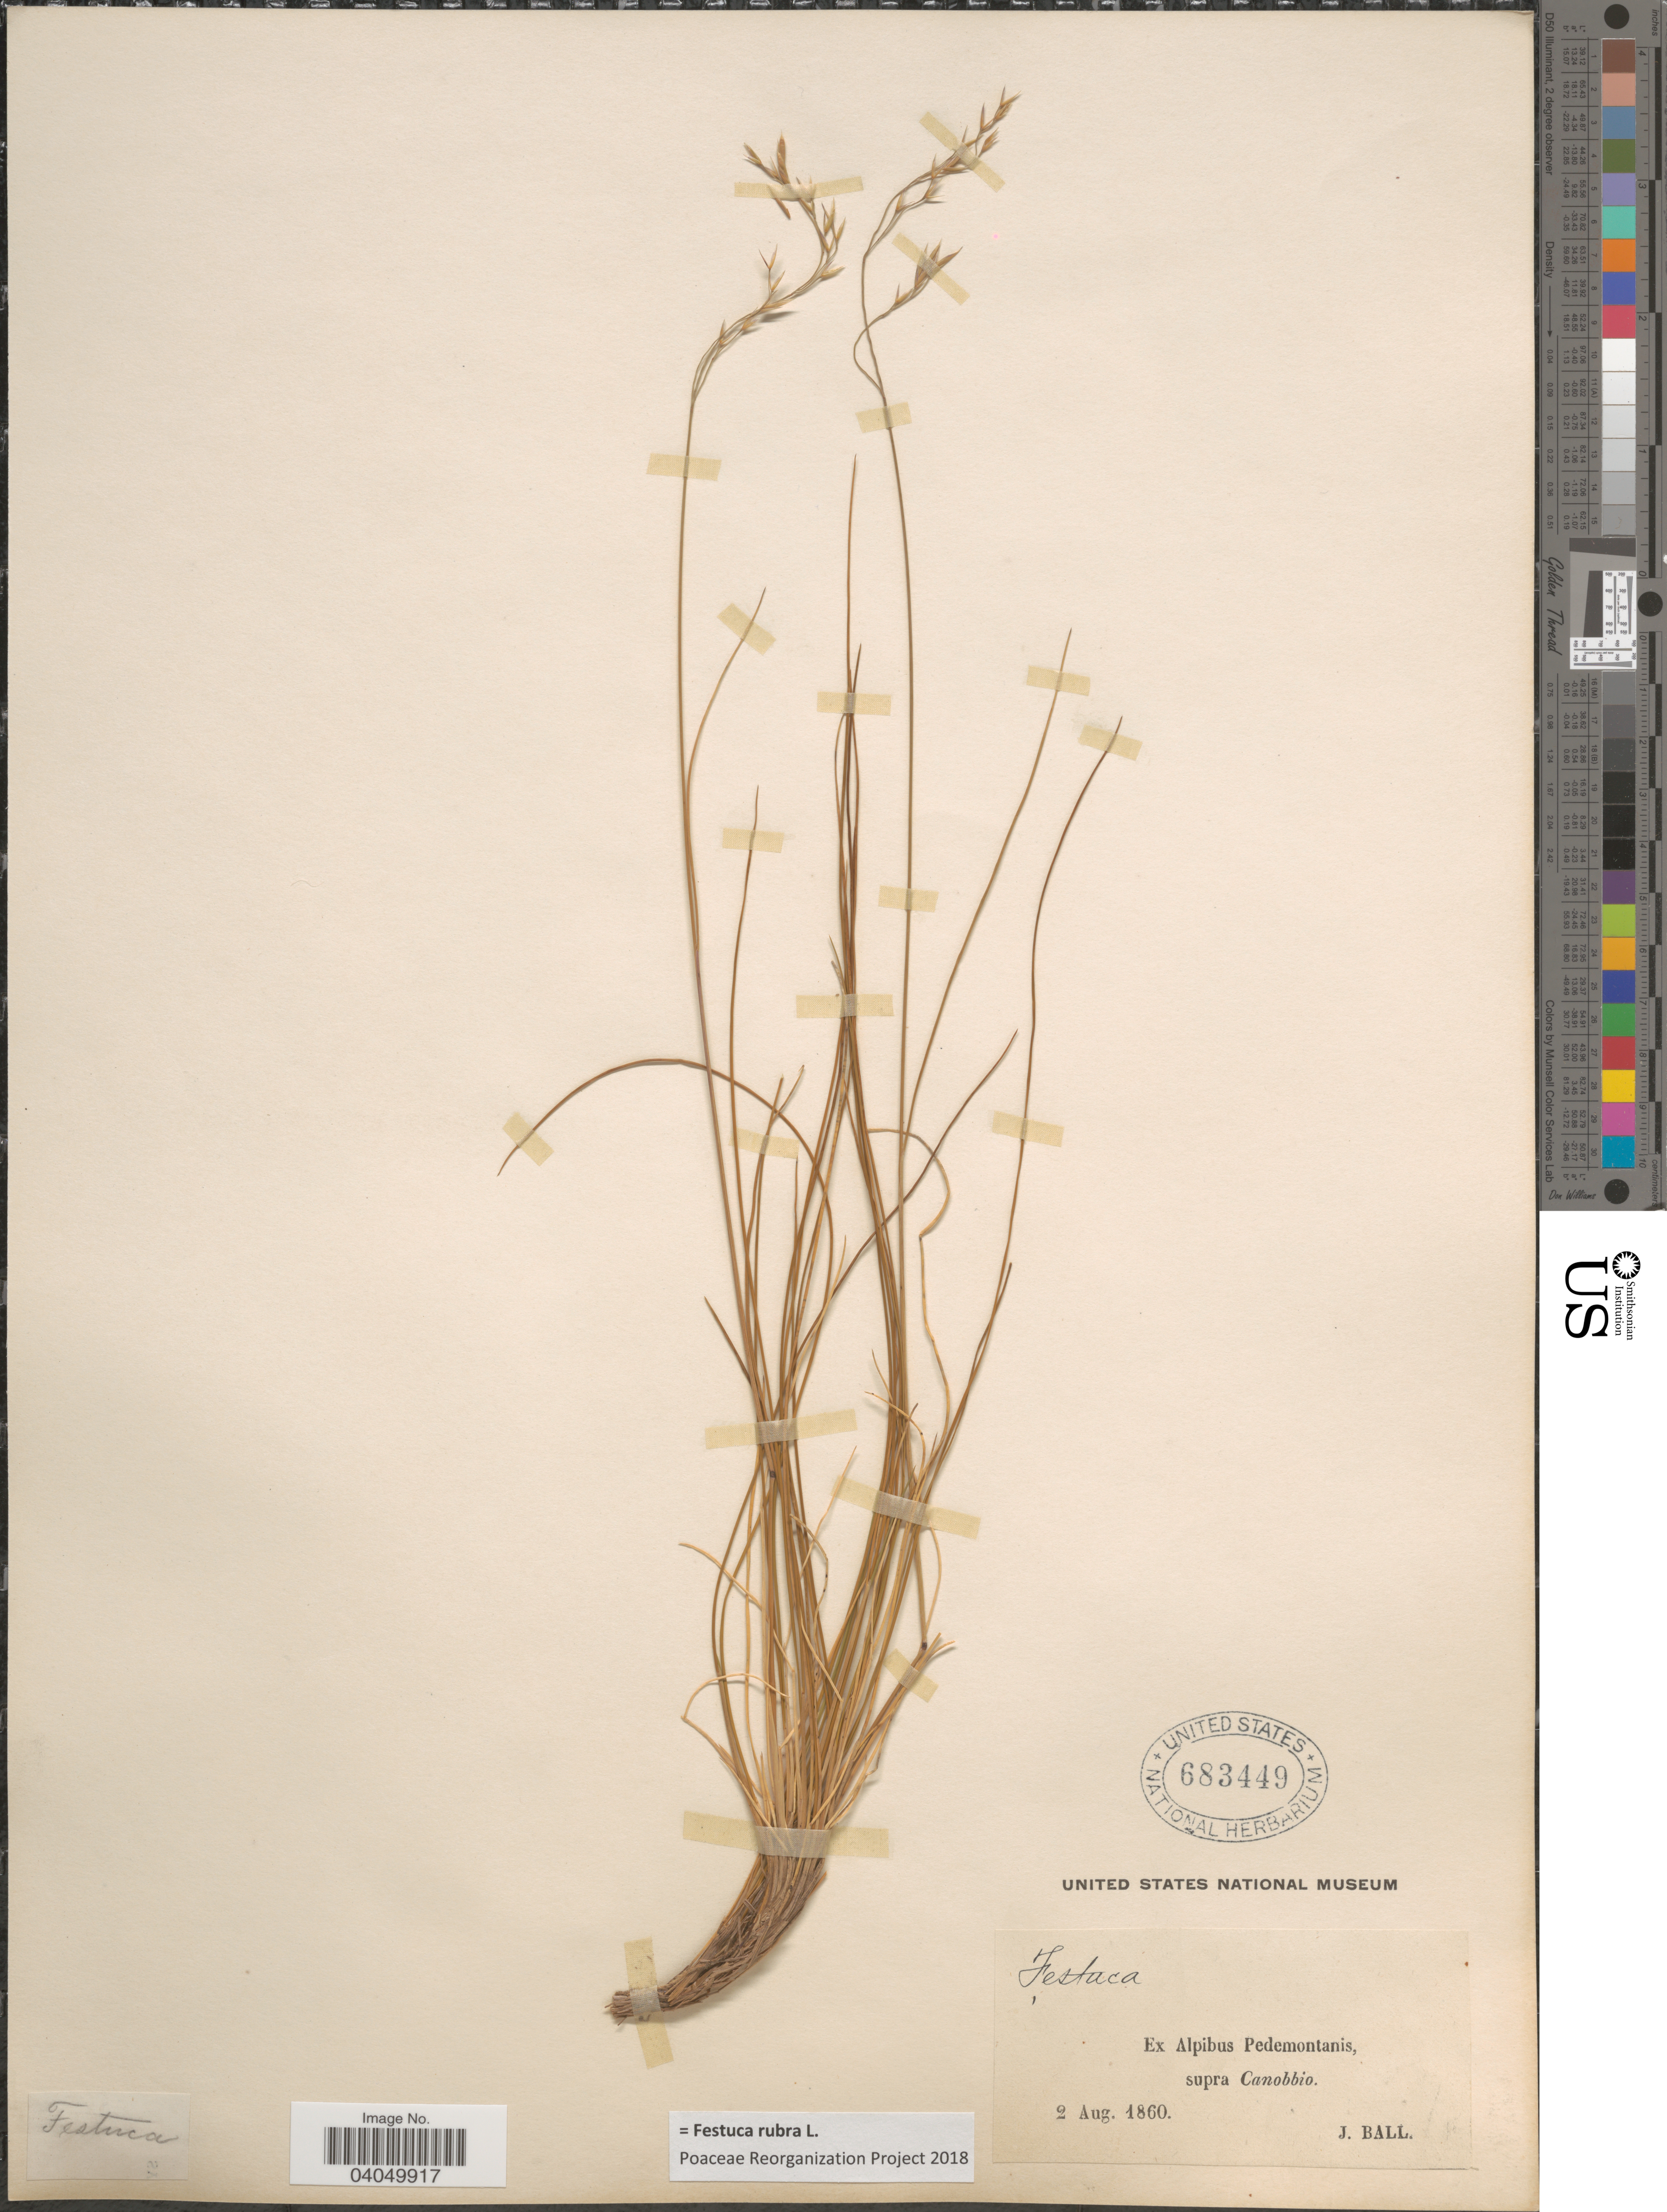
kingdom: Plantae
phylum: Tracheophyta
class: Liliopsida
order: Poales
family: Poaceae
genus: Festuca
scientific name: Festuca rubra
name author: L.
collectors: J. Ball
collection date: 1860-08-02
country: Italy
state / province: Piedmont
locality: Ex Alpibus Pedemontanis supra Canobbio.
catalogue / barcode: US 683449